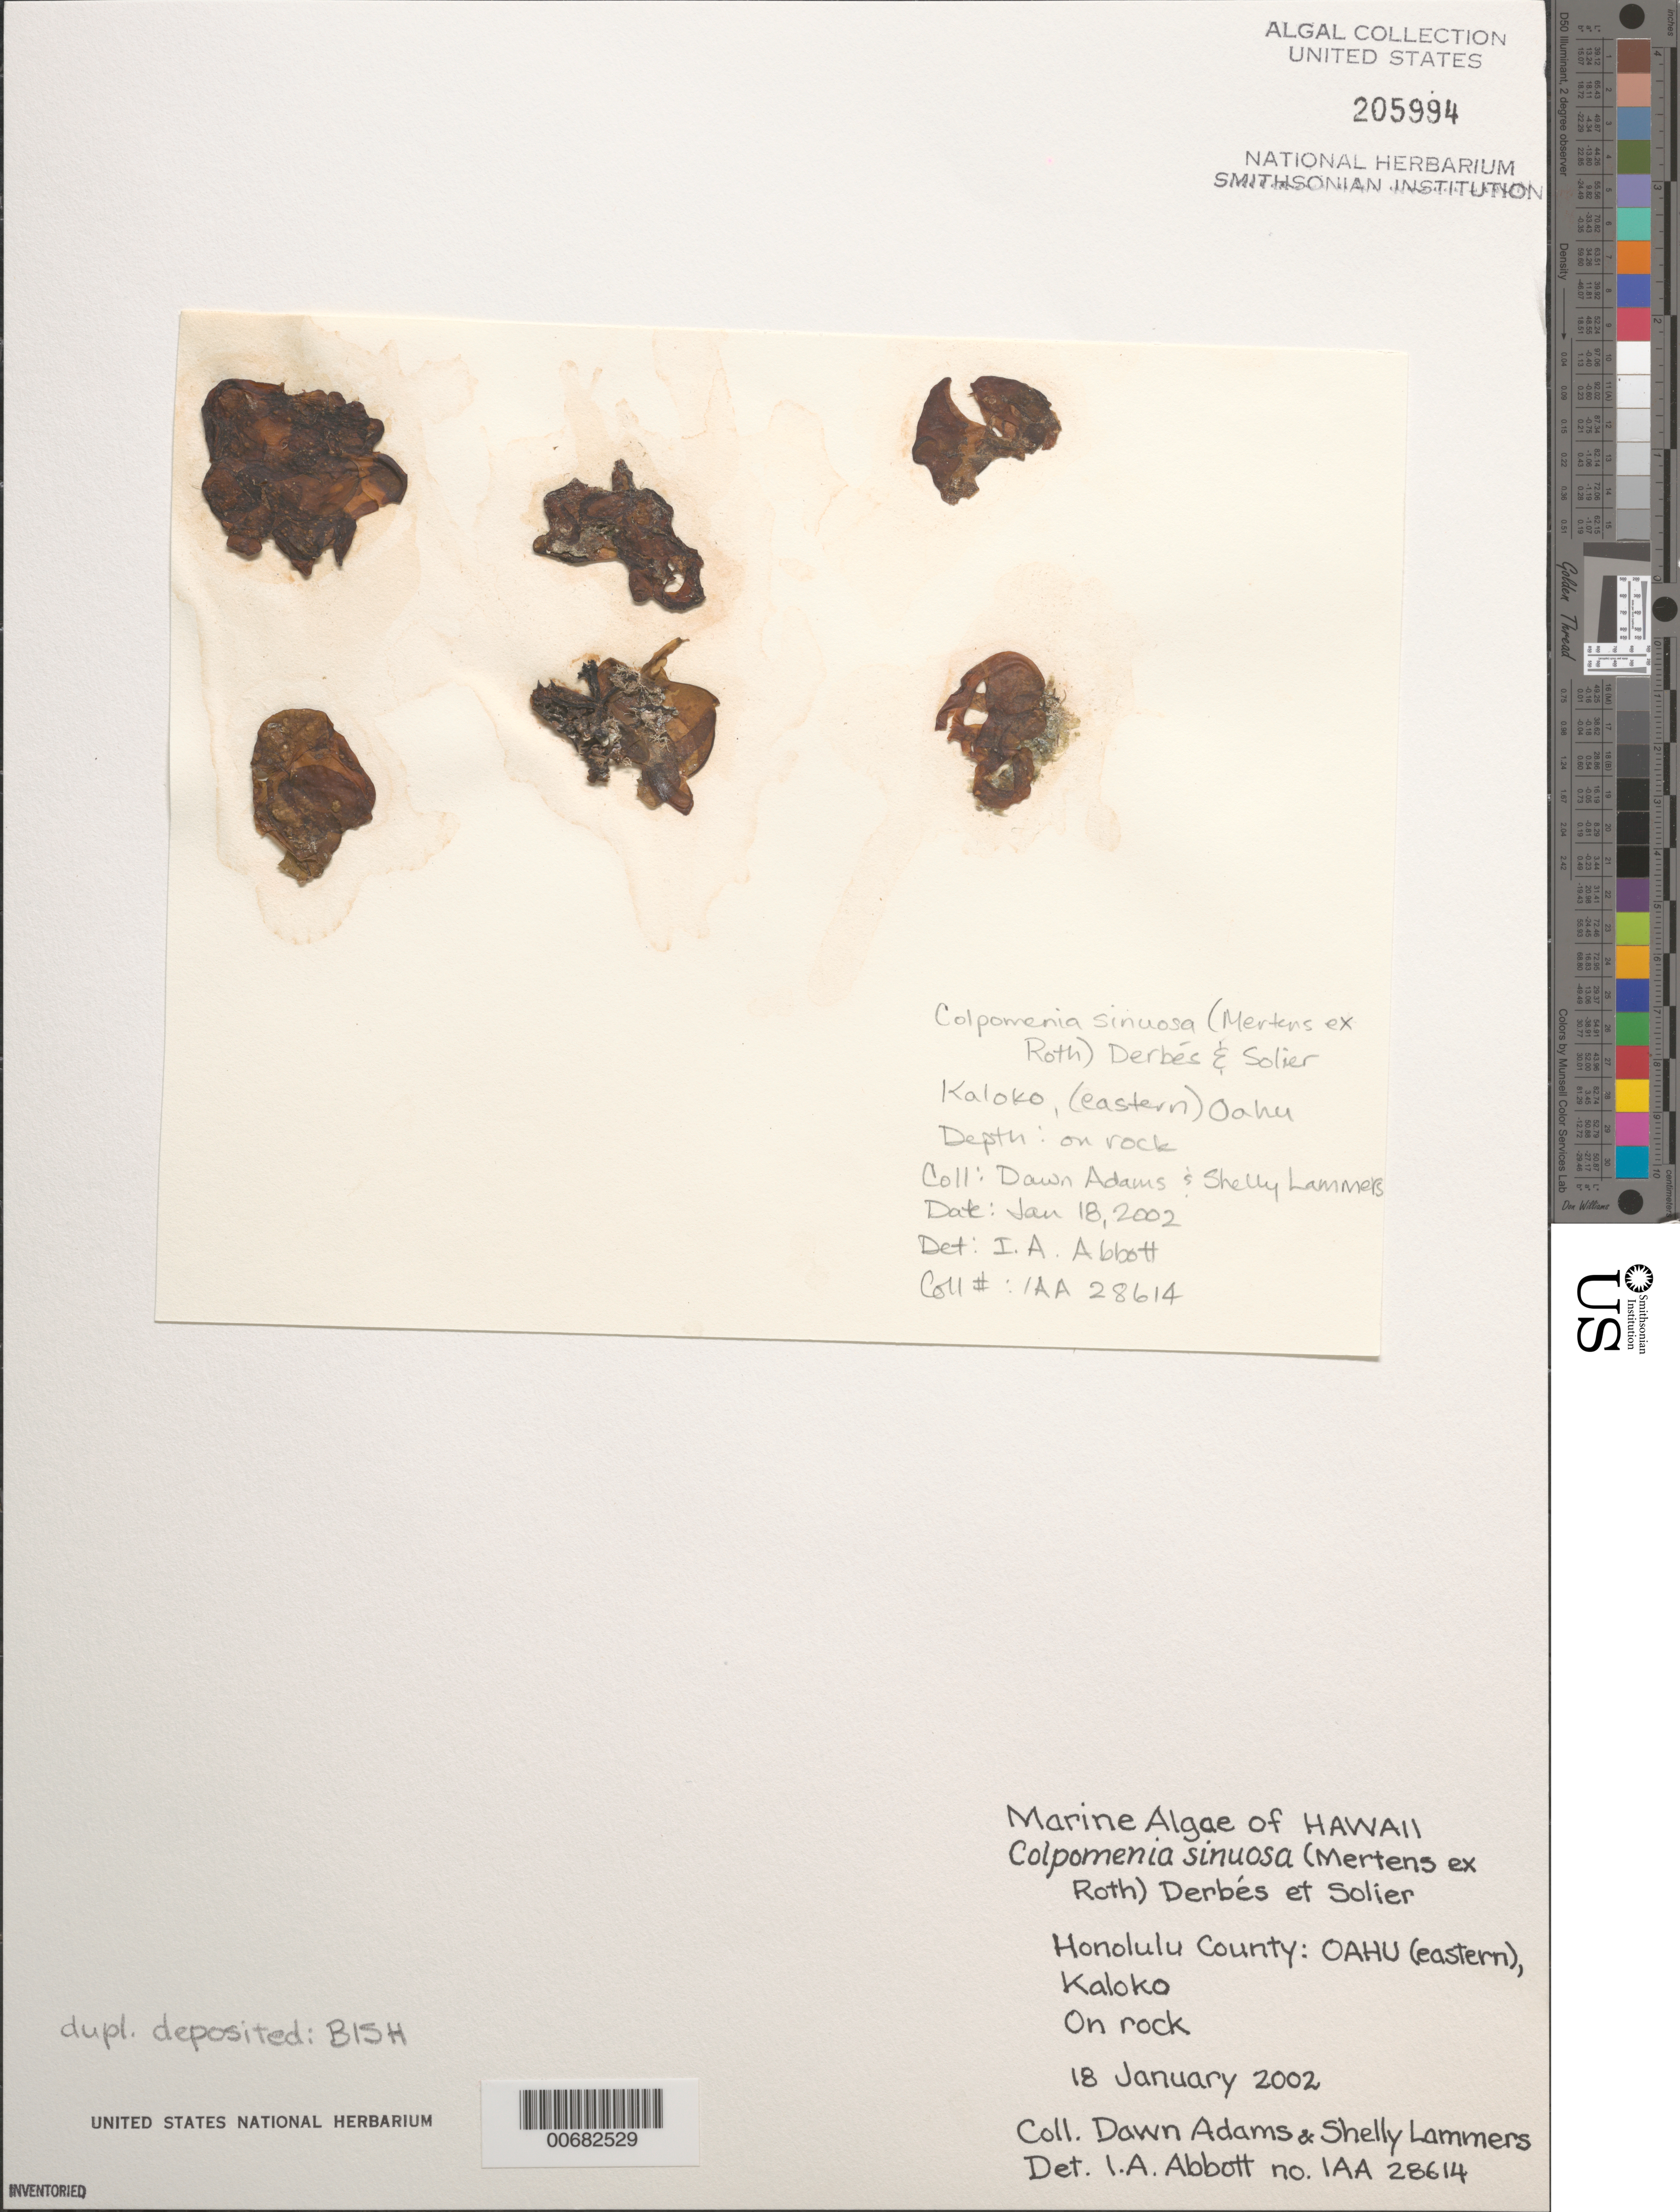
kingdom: Chromista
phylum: Ochrophyta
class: Phaeophyceae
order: Scytosiphonales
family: Scytosiphonaceae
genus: Colpomenia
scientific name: Colpomenia sinuosa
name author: (K. Mert. ex Roth) Derbes & Solier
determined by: Abbott, Isabella A.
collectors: D. Adams & S. Lammers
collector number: IAA 28614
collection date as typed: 18 Jan 2002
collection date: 2002-01-18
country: United States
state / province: Hawaii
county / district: Honolulu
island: Oahu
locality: Kaloko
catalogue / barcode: US 205994